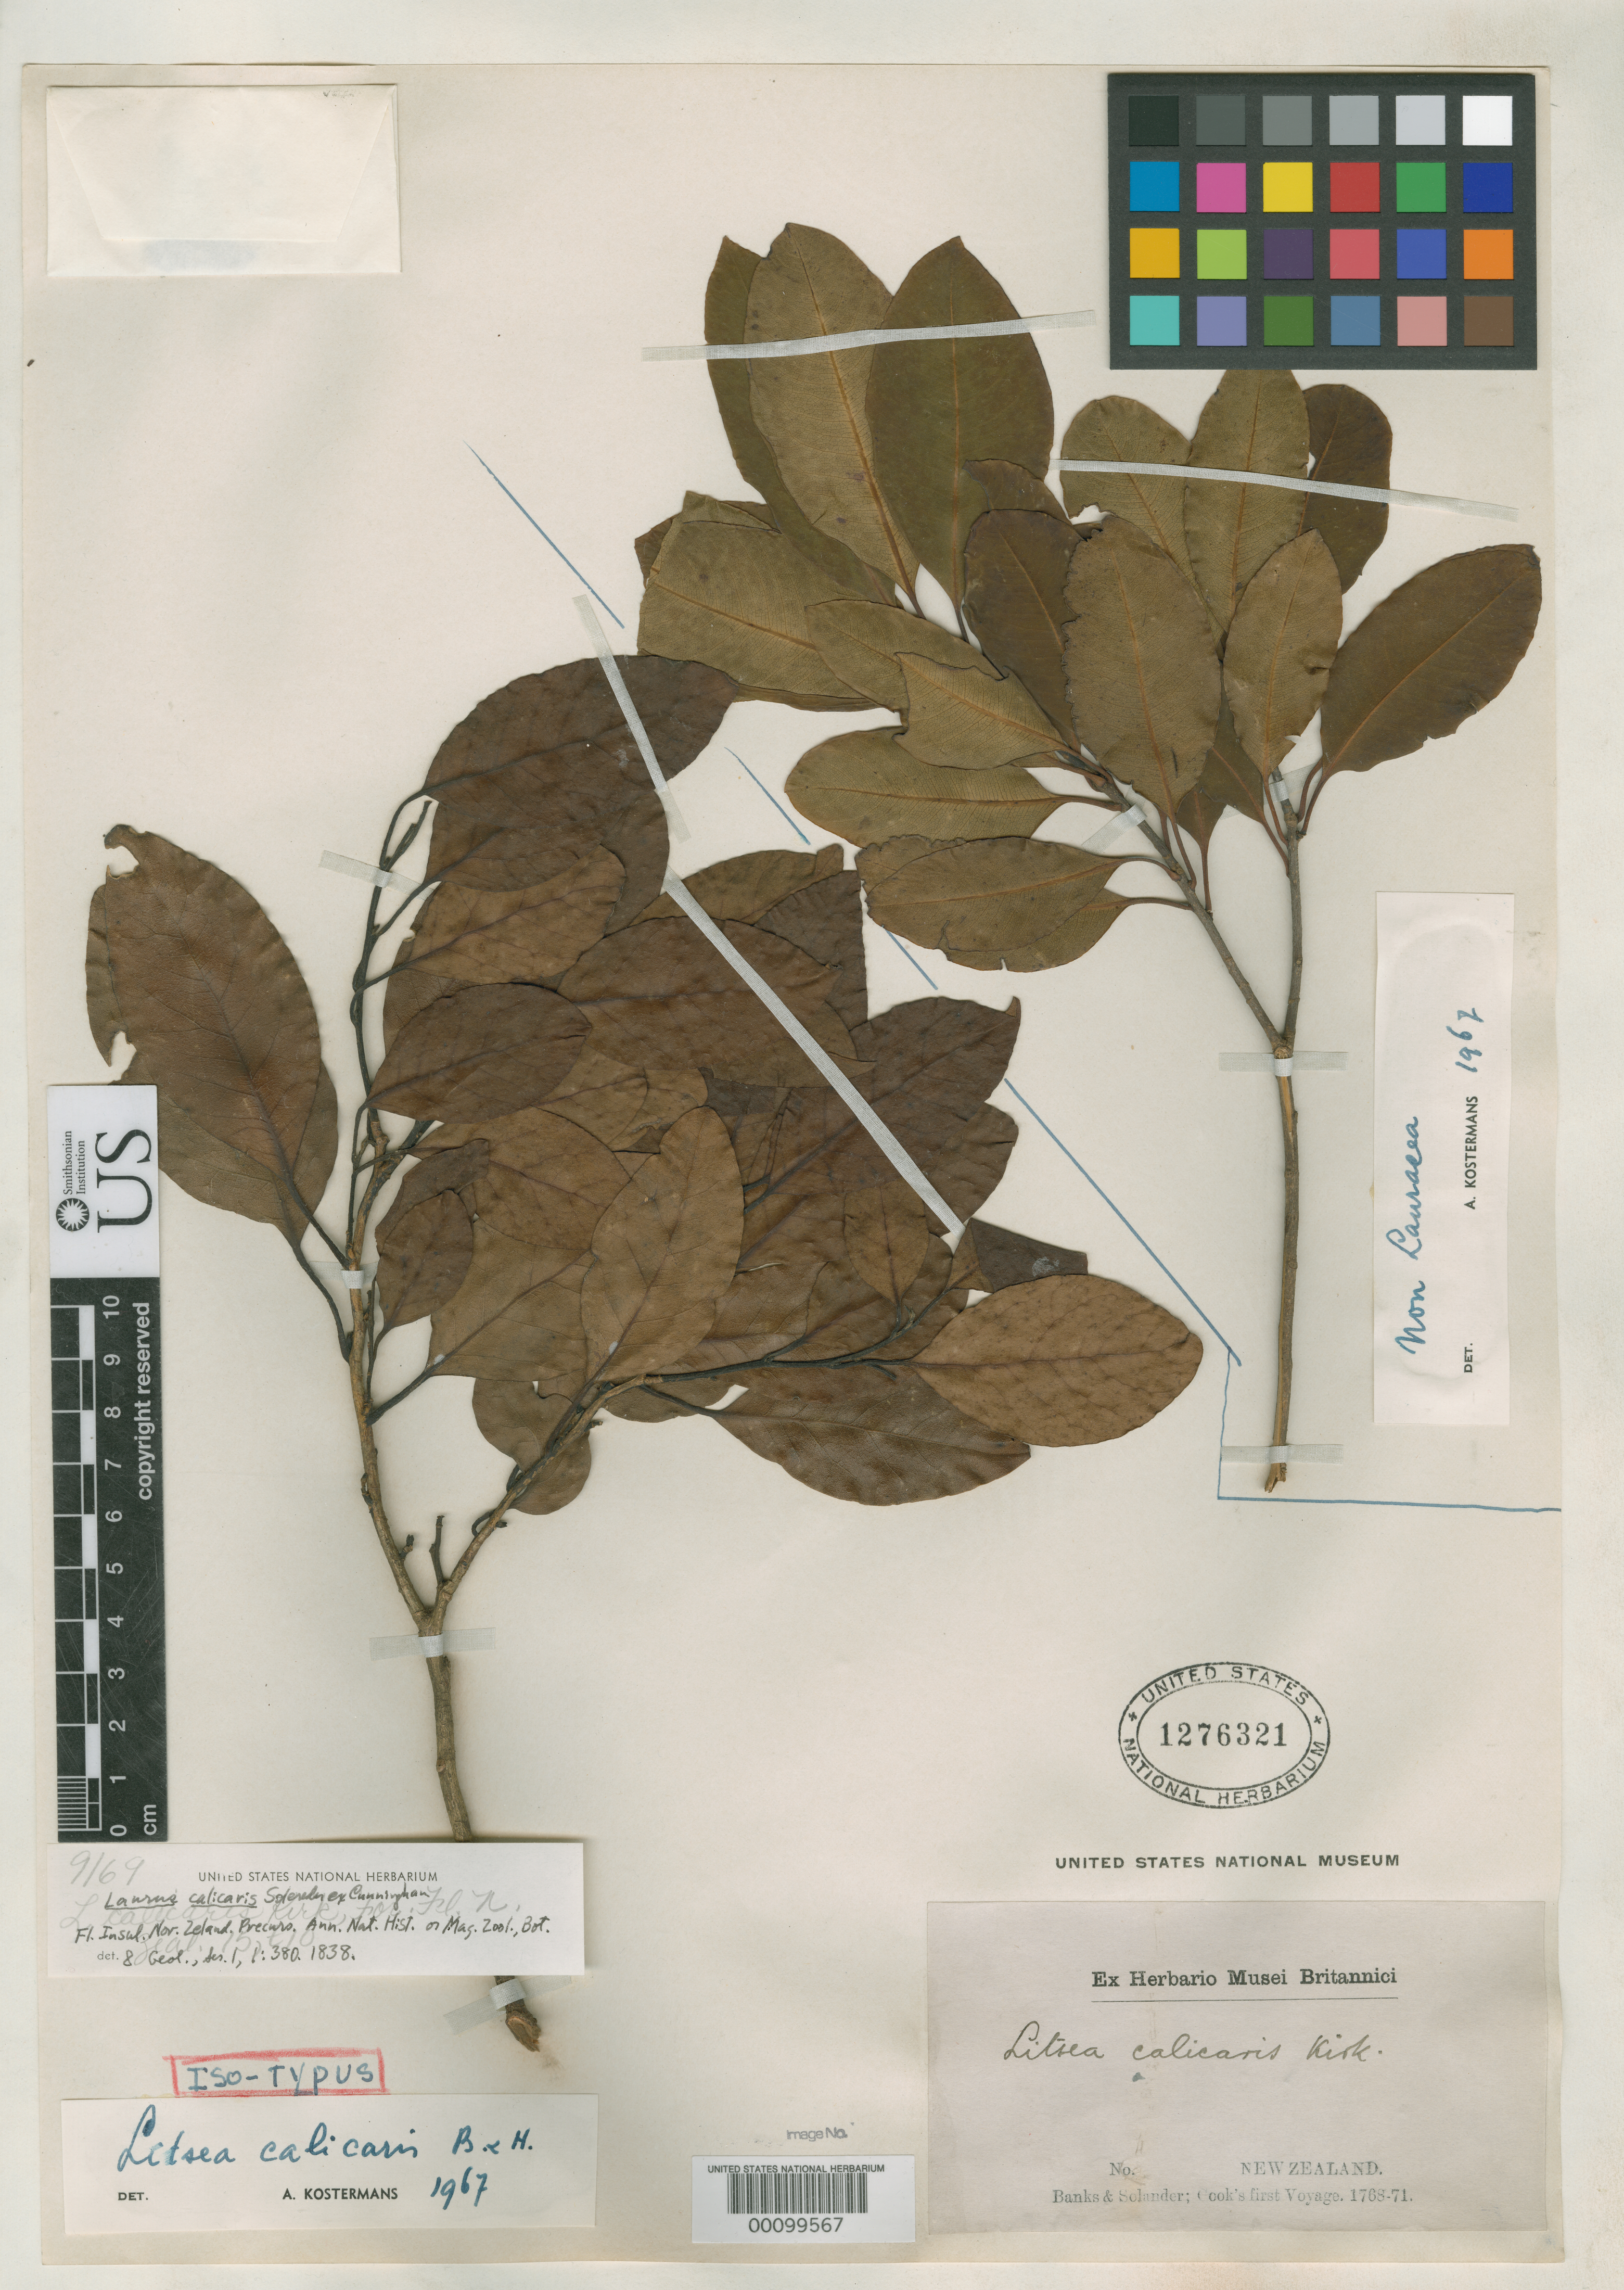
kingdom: Plantae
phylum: Tracheophyta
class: Magnoliopsida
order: Laurales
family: Lauraceae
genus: Laurus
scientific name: Laurus calicaris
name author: Sol. ex A. Cunn.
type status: Isotype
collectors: J. Banks & D. C. Solander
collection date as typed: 1768 to -- --- 1771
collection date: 1768/1771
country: New Zealand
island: North Island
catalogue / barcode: US 1276321